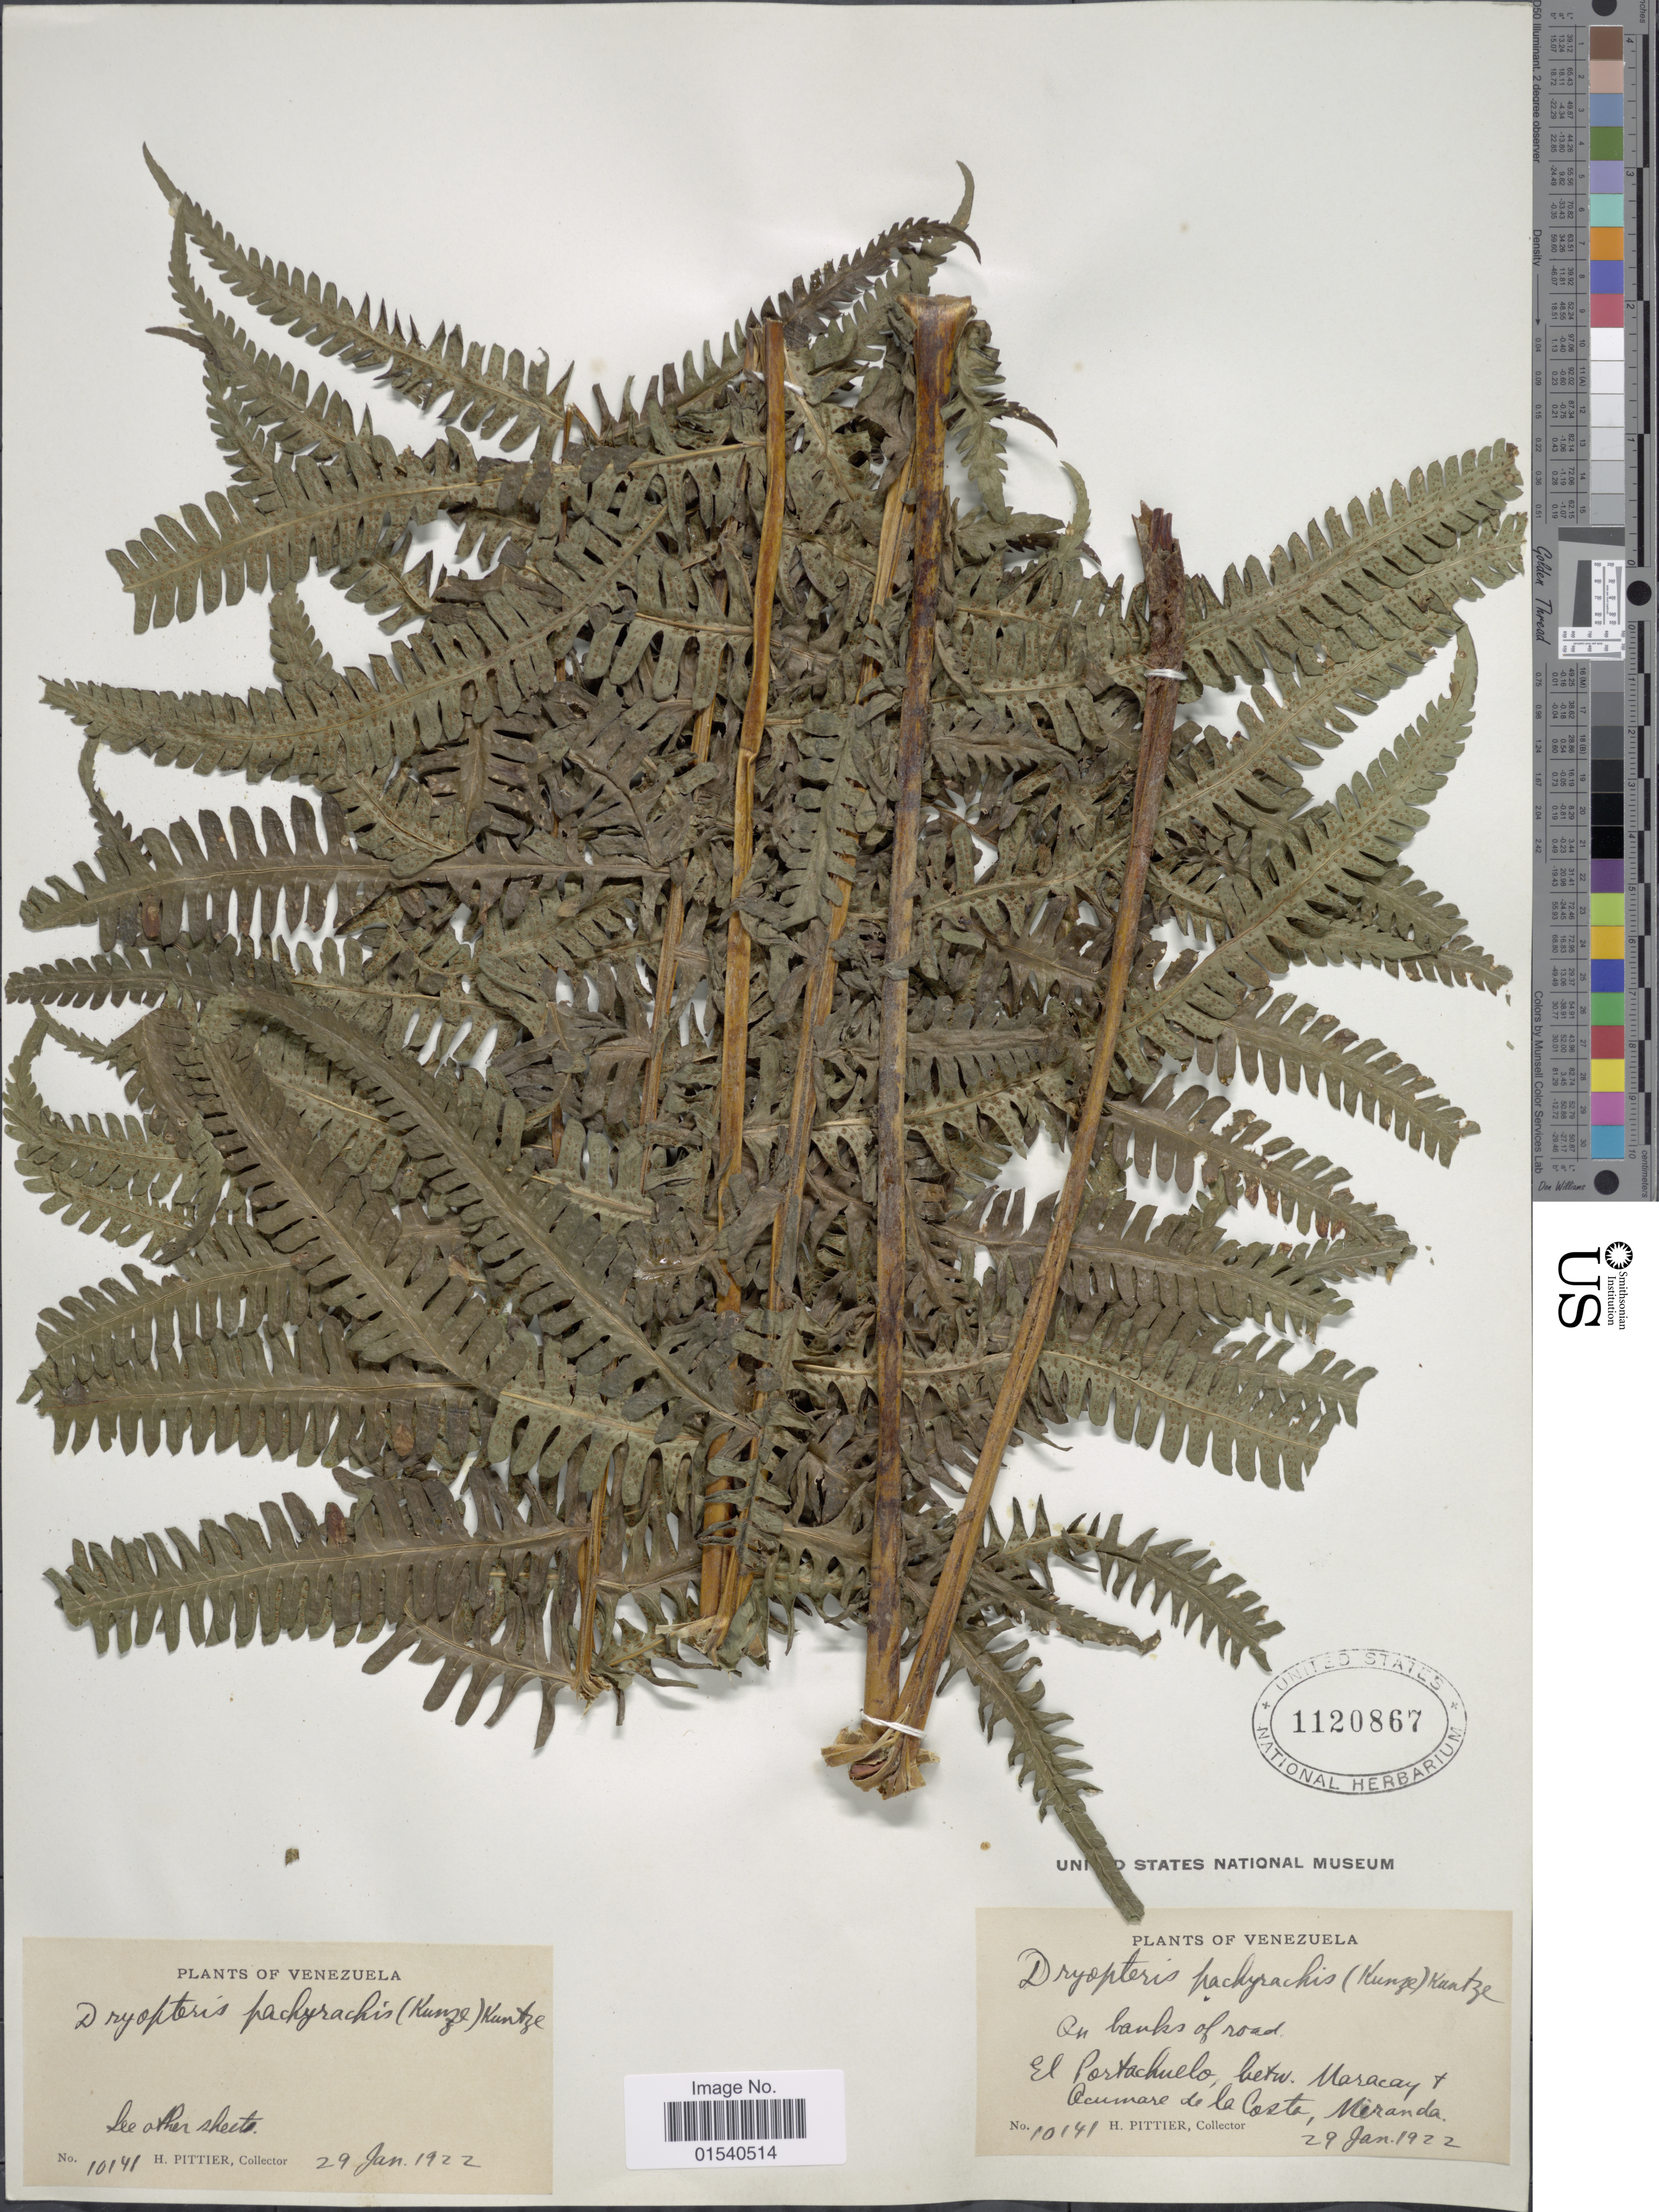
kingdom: Plantae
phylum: Tracheophyta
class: Polypodiopsida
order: Polypodiales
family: Thelypteridaceae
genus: Amauropelta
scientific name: Amauropelta pachyrachis (Kunze) comb. nov., ined 2015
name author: (Kunze)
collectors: H. F. Pittier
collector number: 10141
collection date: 1922-01-29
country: Venezuela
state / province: Miranda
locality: On banks of road, El Portachuelo, betw. Maracay + Ocumare de la Costa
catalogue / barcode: US 1120867